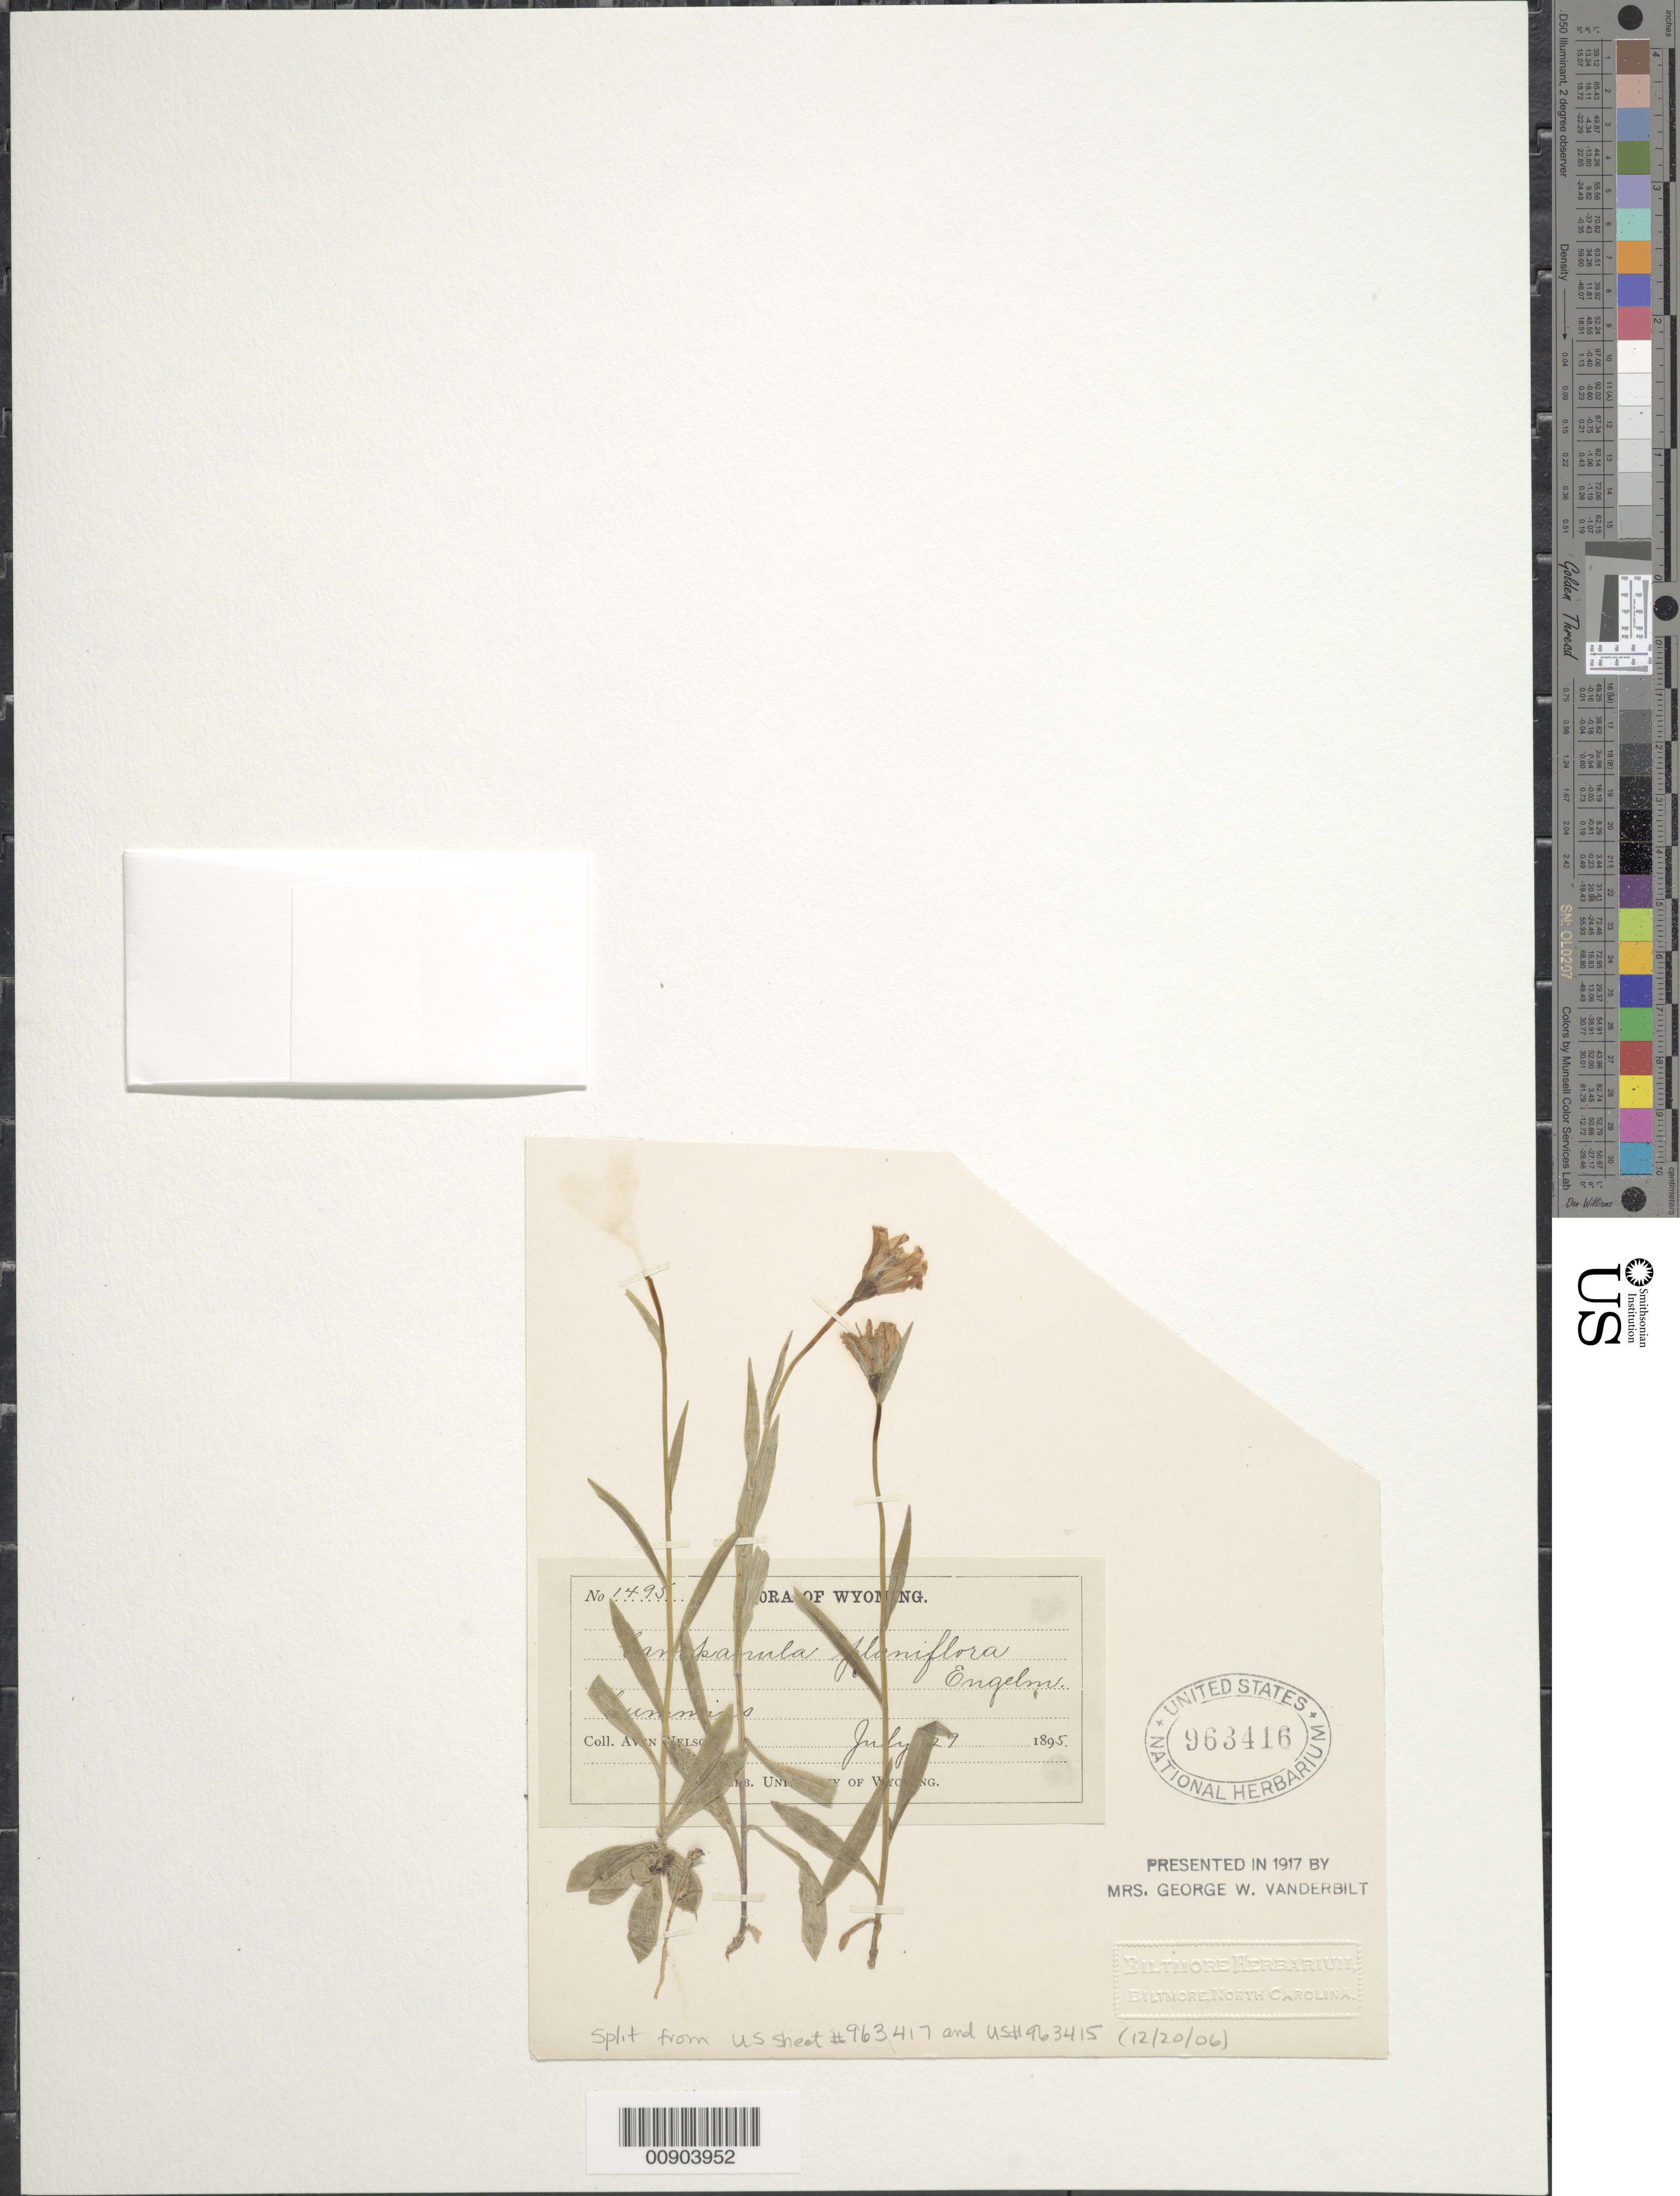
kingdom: Plantae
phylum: Tracheophyta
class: Magnoliopsida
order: Asterales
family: Campanulaceae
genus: Campanula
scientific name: Campanula parryi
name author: A. Gray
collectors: A. Nelson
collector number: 1495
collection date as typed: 29 Jul 1895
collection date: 1895-07-29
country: United States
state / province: Wyoming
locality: Cummins.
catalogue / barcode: US 963416